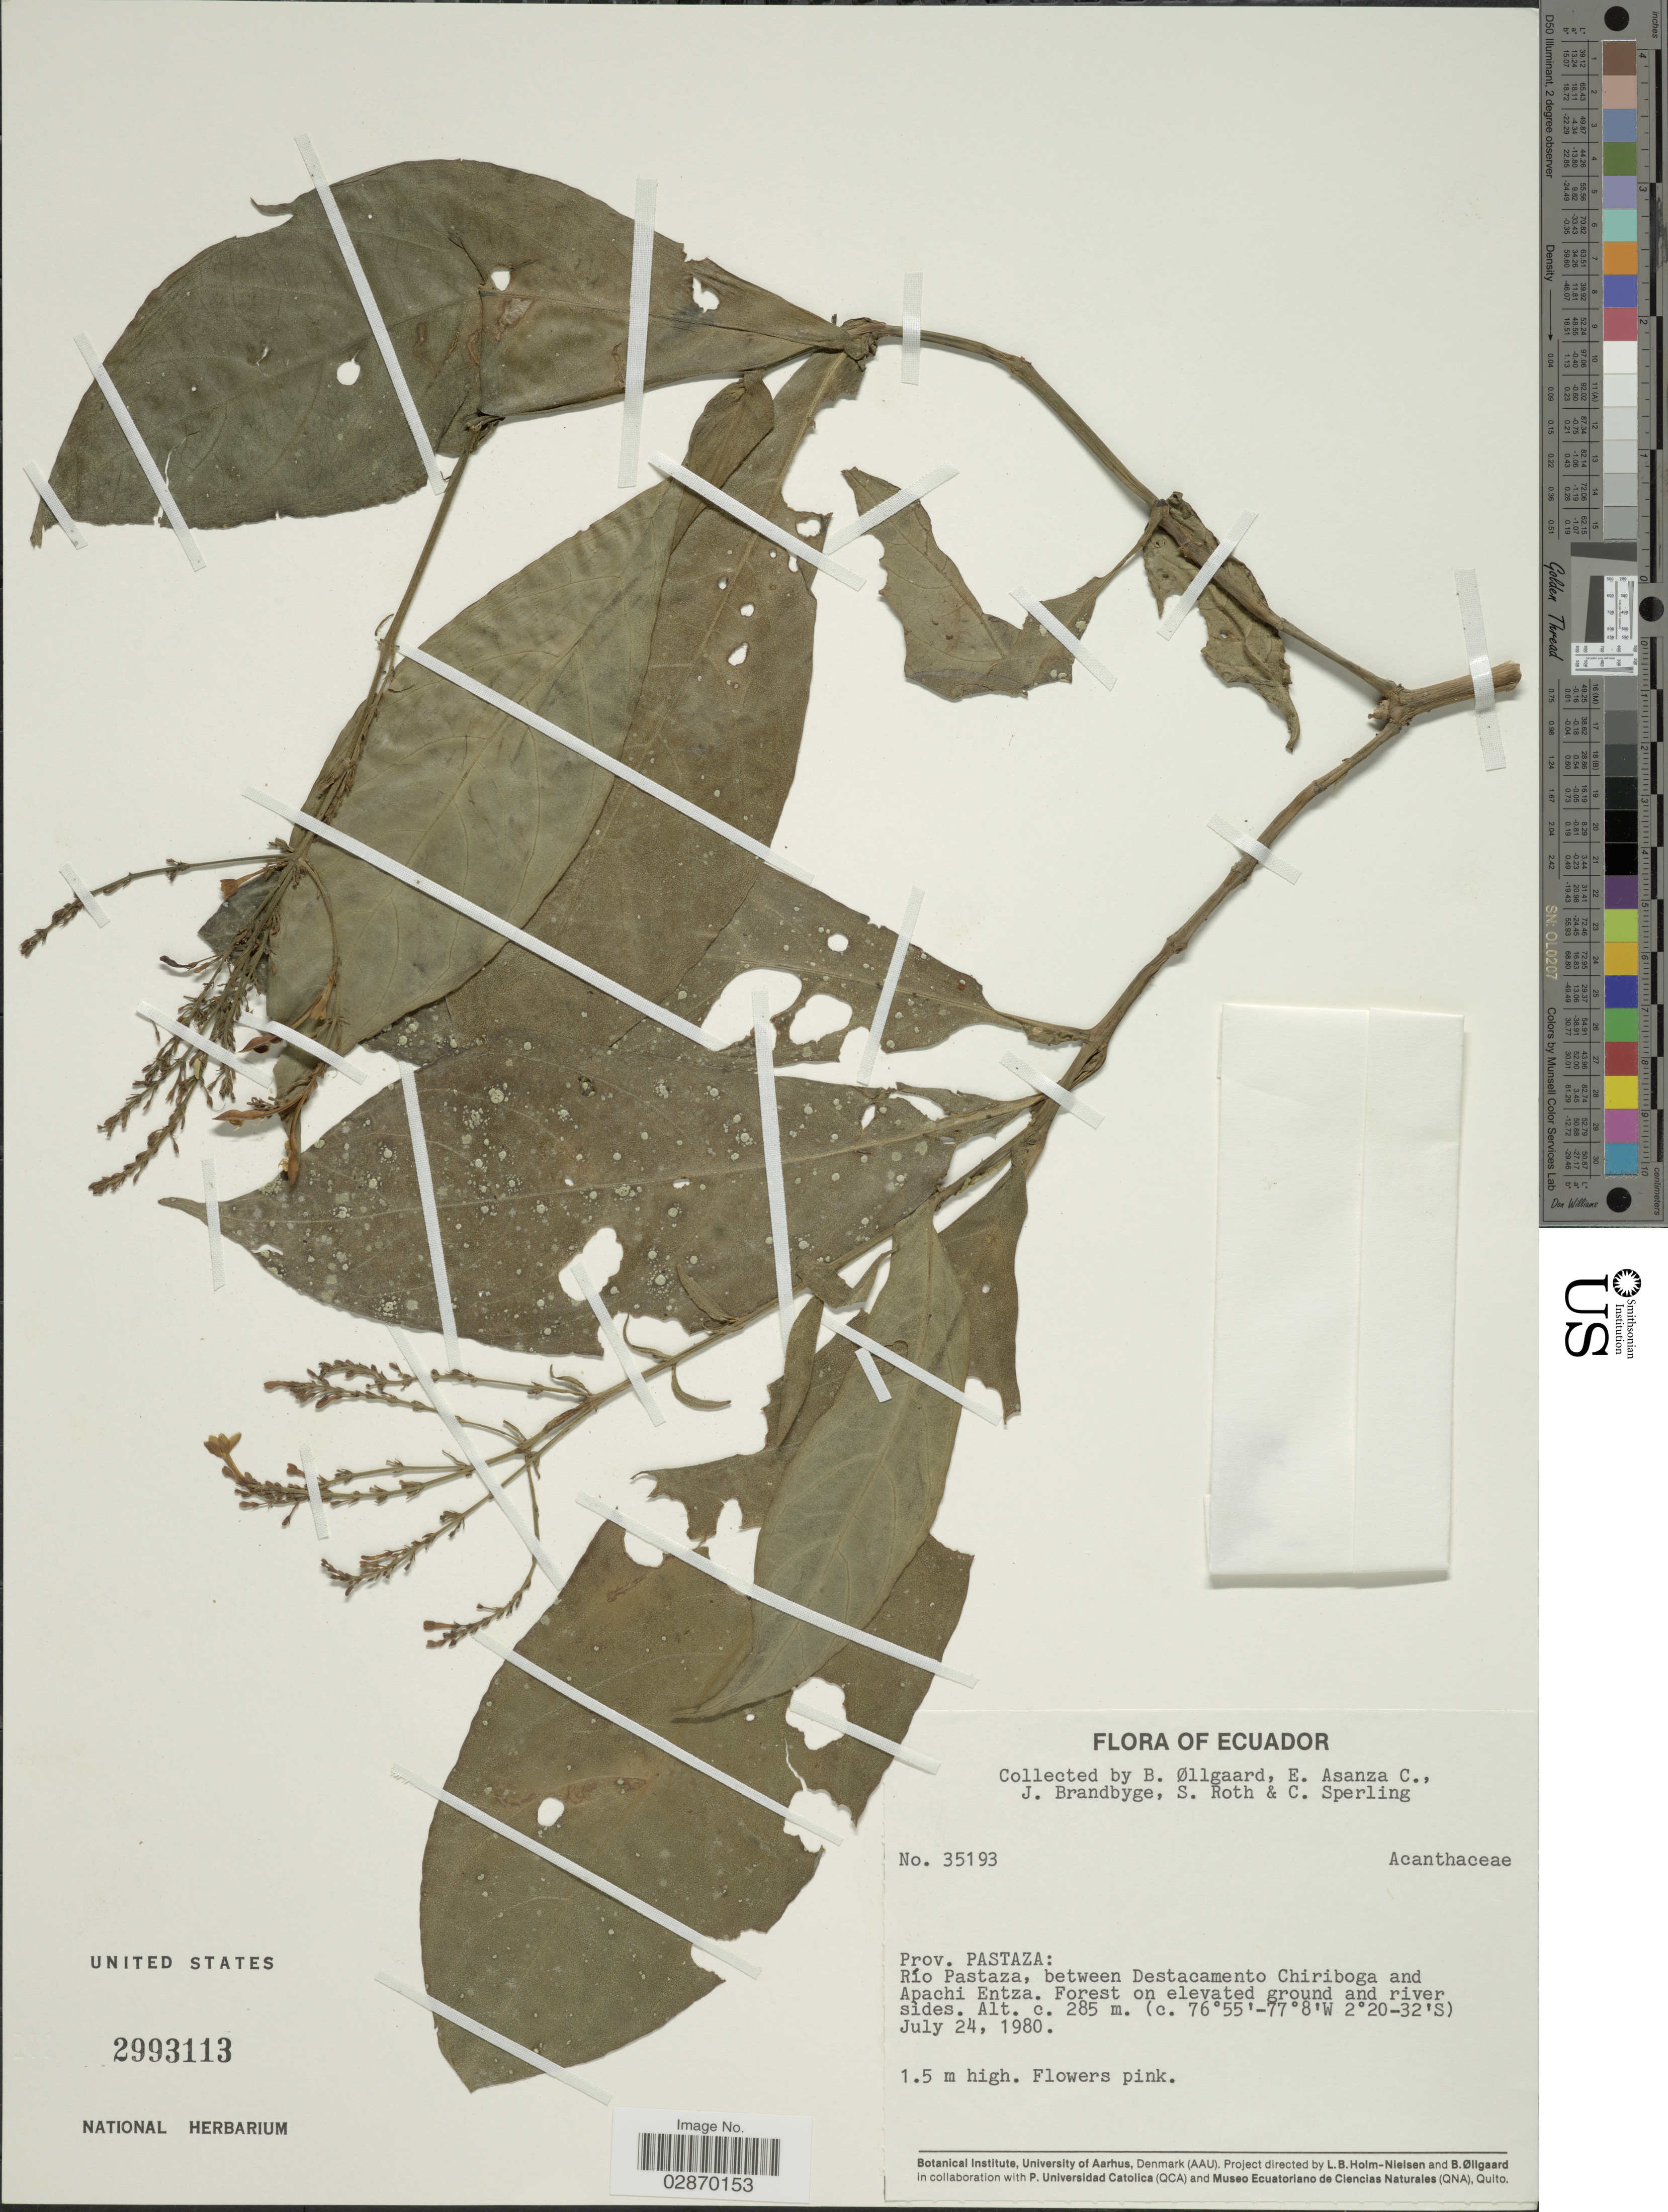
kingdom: Plantae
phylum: Tracheophyta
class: Magnoliopsida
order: Lamiales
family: Acanthaceae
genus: Pseuderanthemum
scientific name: Pseuderanthemum subauriculatum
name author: Mildbr.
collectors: B. Øllgaard, E. Asanza C., J. Brandbyge, S. Roth & C. Sperling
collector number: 35193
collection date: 1980-07-24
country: Ecuador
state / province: Pastaza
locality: Río Pastaza, between Destacamento Chiriboga and Apachi Entza.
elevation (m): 285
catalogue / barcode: US 2993113